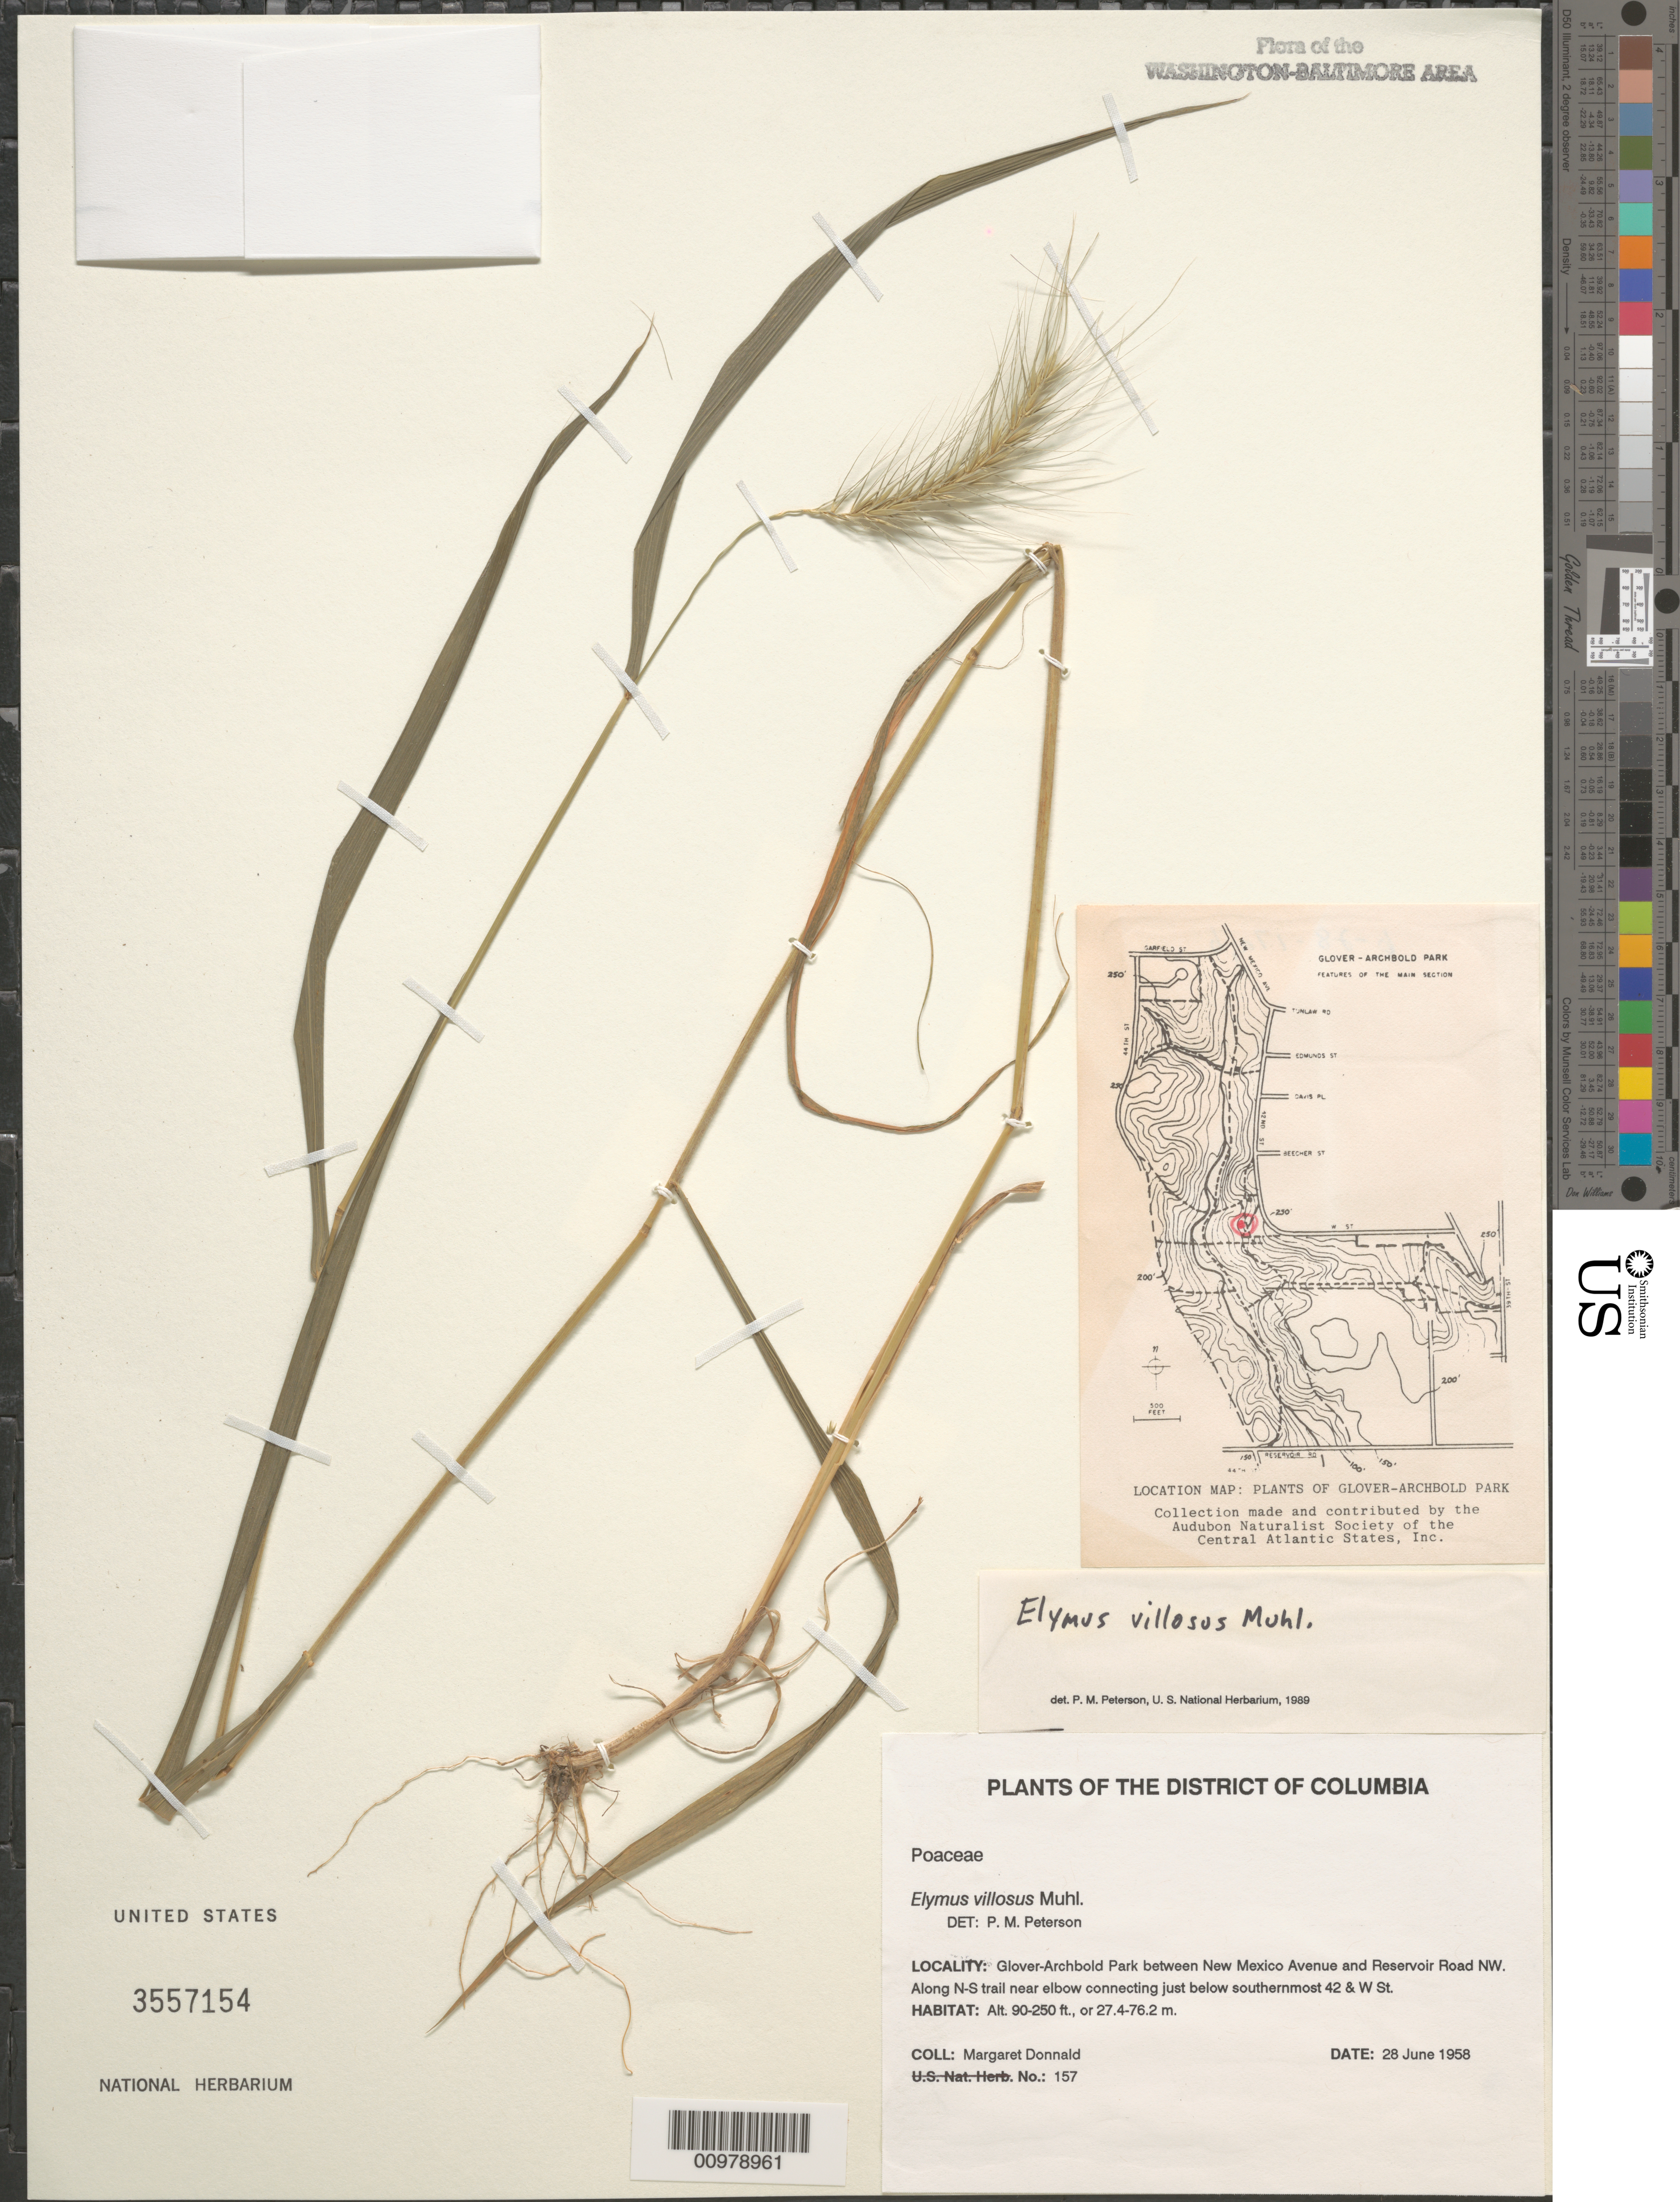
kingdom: Plantae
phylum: Tracheophyta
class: Liliopsida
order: Poales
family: Poaceae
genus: Elymus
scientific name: Elymus villosus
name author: Muhl. ex Willd.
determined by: Peterson, Paul M., (BOT), Smithsonian Institution - National Museum of Natural History (UNITED STATES)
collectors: M. Donnald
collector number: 157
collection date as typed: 28 Jun 1958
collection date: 1958-06-28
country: United States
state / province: District of Columbia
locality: Glover-Archbold Park between New Mexico Avenue and Reservoir Road NW. Along N-S trail near elbow connecting just below southernmost 42 & W St.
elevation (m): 27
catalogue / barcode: US 3557154